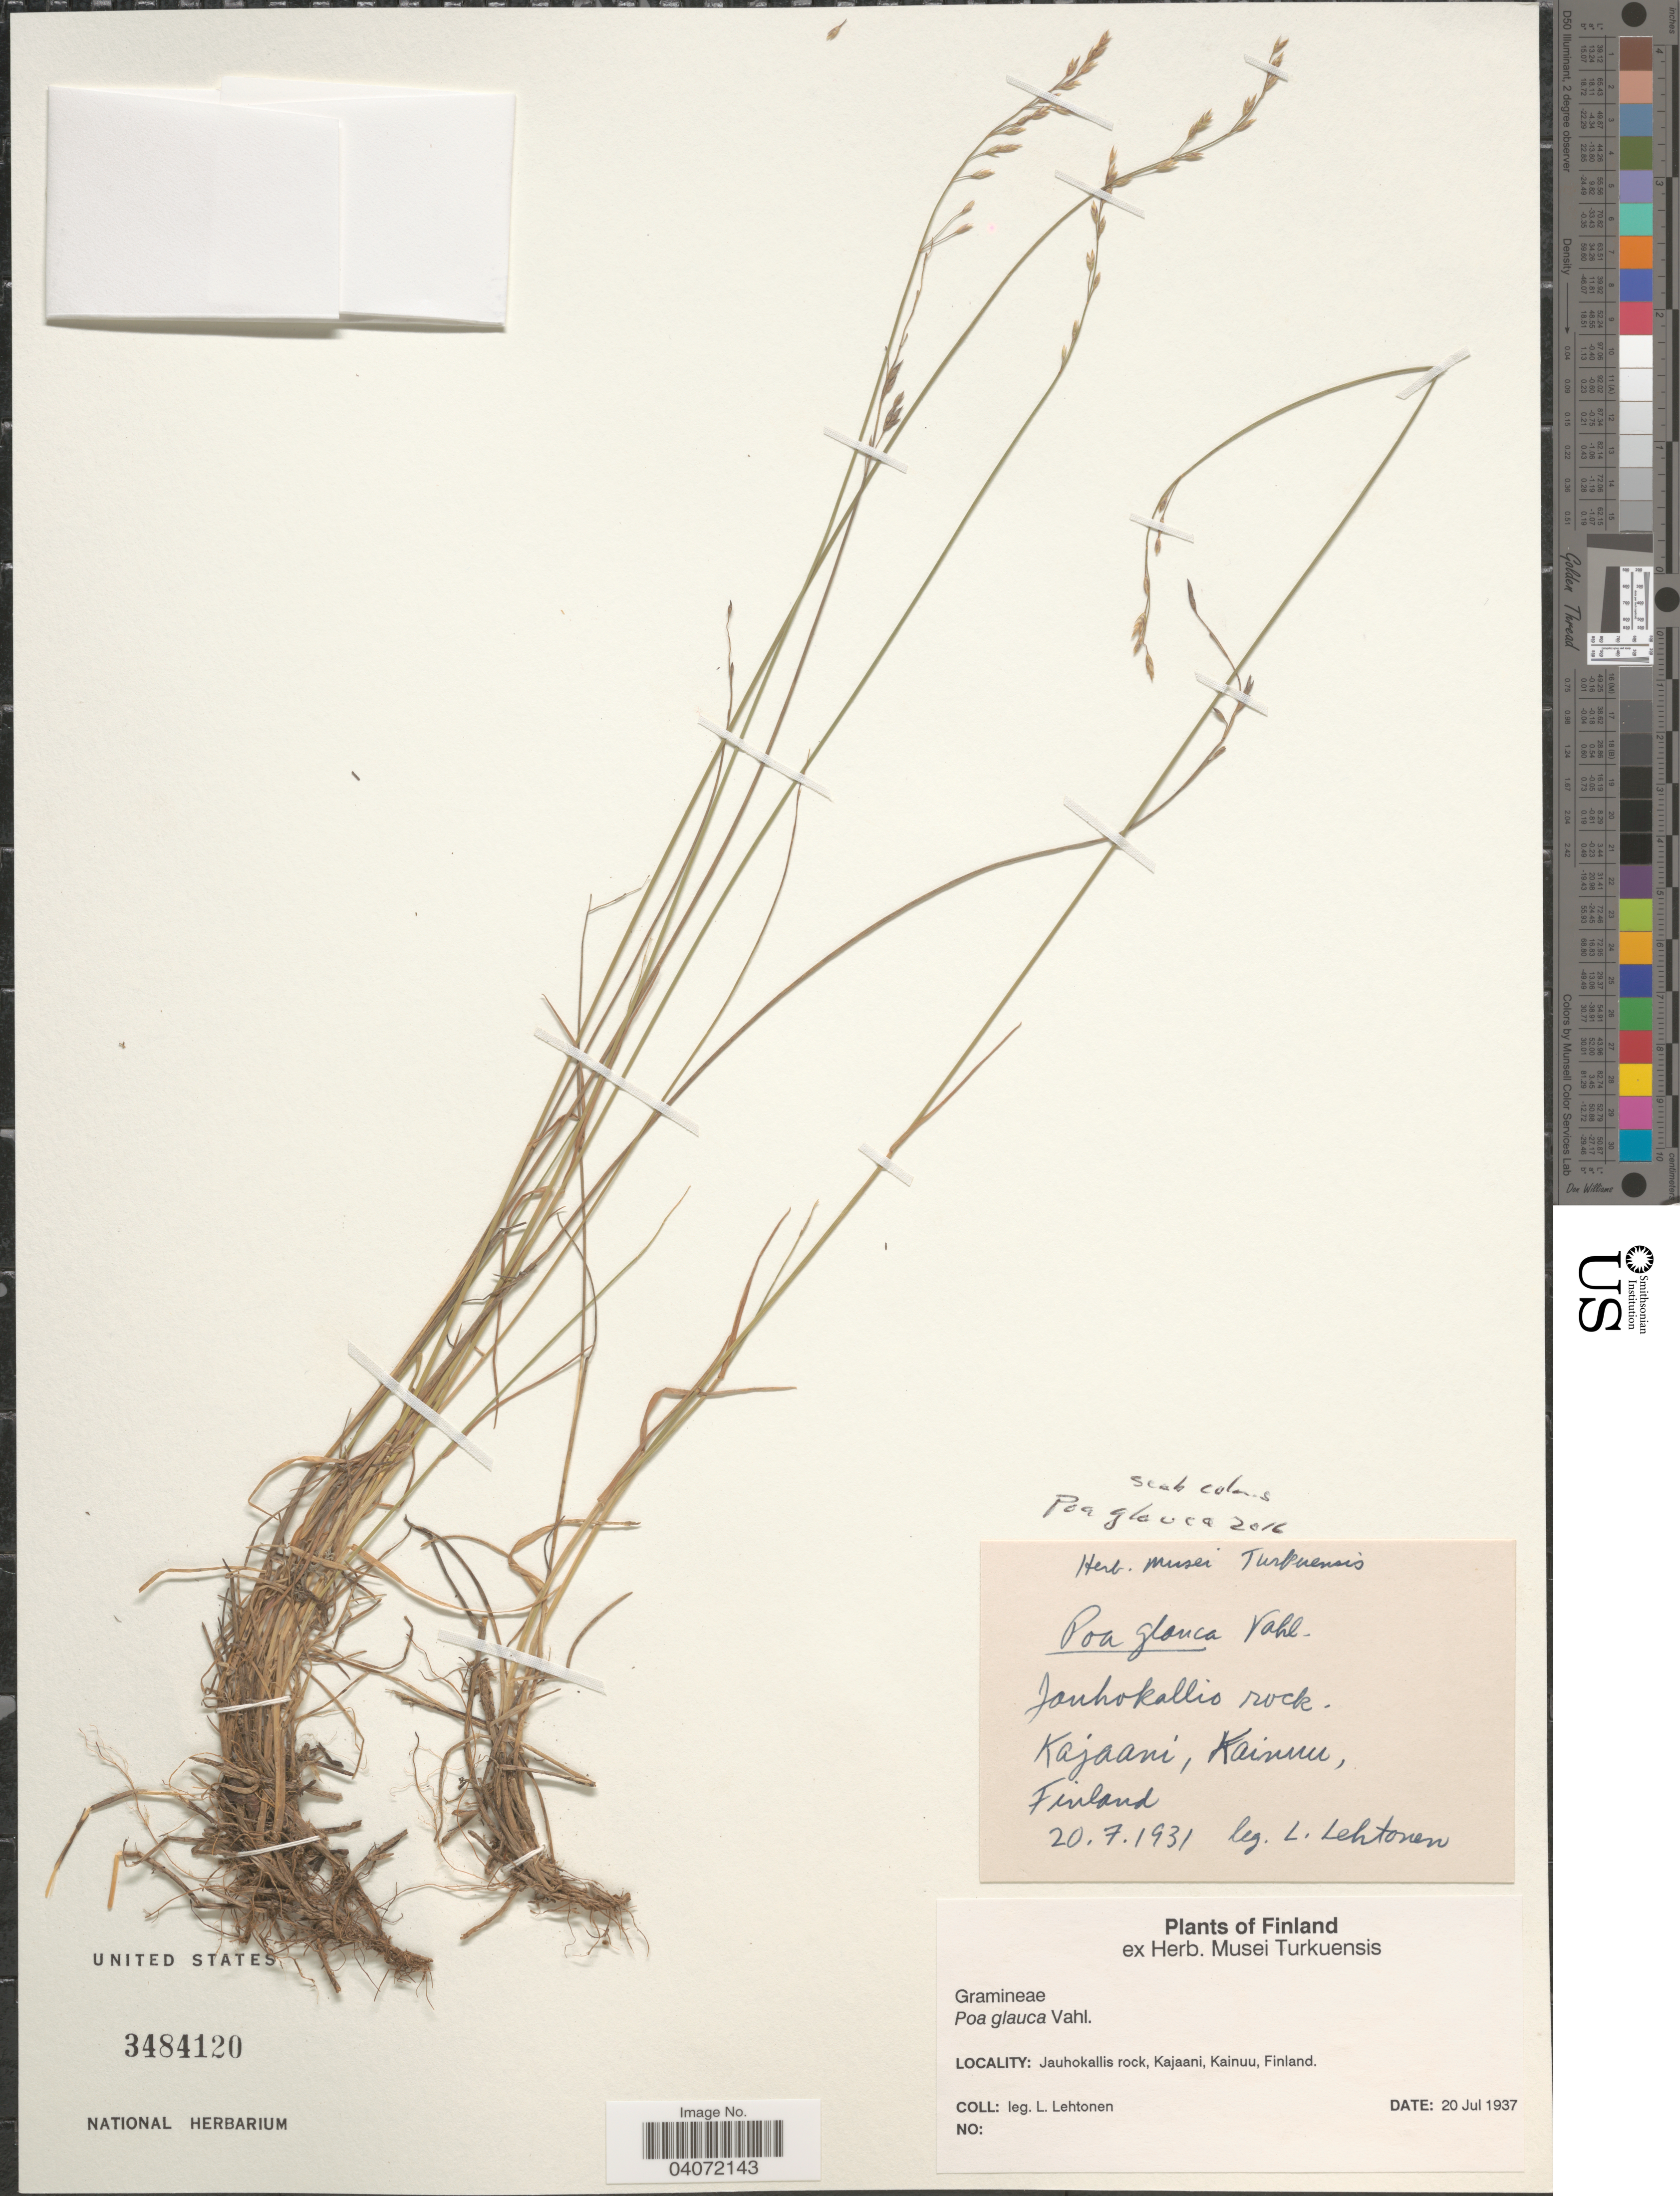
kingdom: Plantae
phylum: Tracheophyta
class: Liliopsida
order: Poales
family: Poaceae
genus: Poa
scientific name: Poa glauca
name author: Vahl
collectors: L. Lehtonen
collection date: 1937-07-20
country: Finland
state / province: Kainuu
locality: Jauhokallis rock, Kajaani.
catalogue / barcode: US 3484120